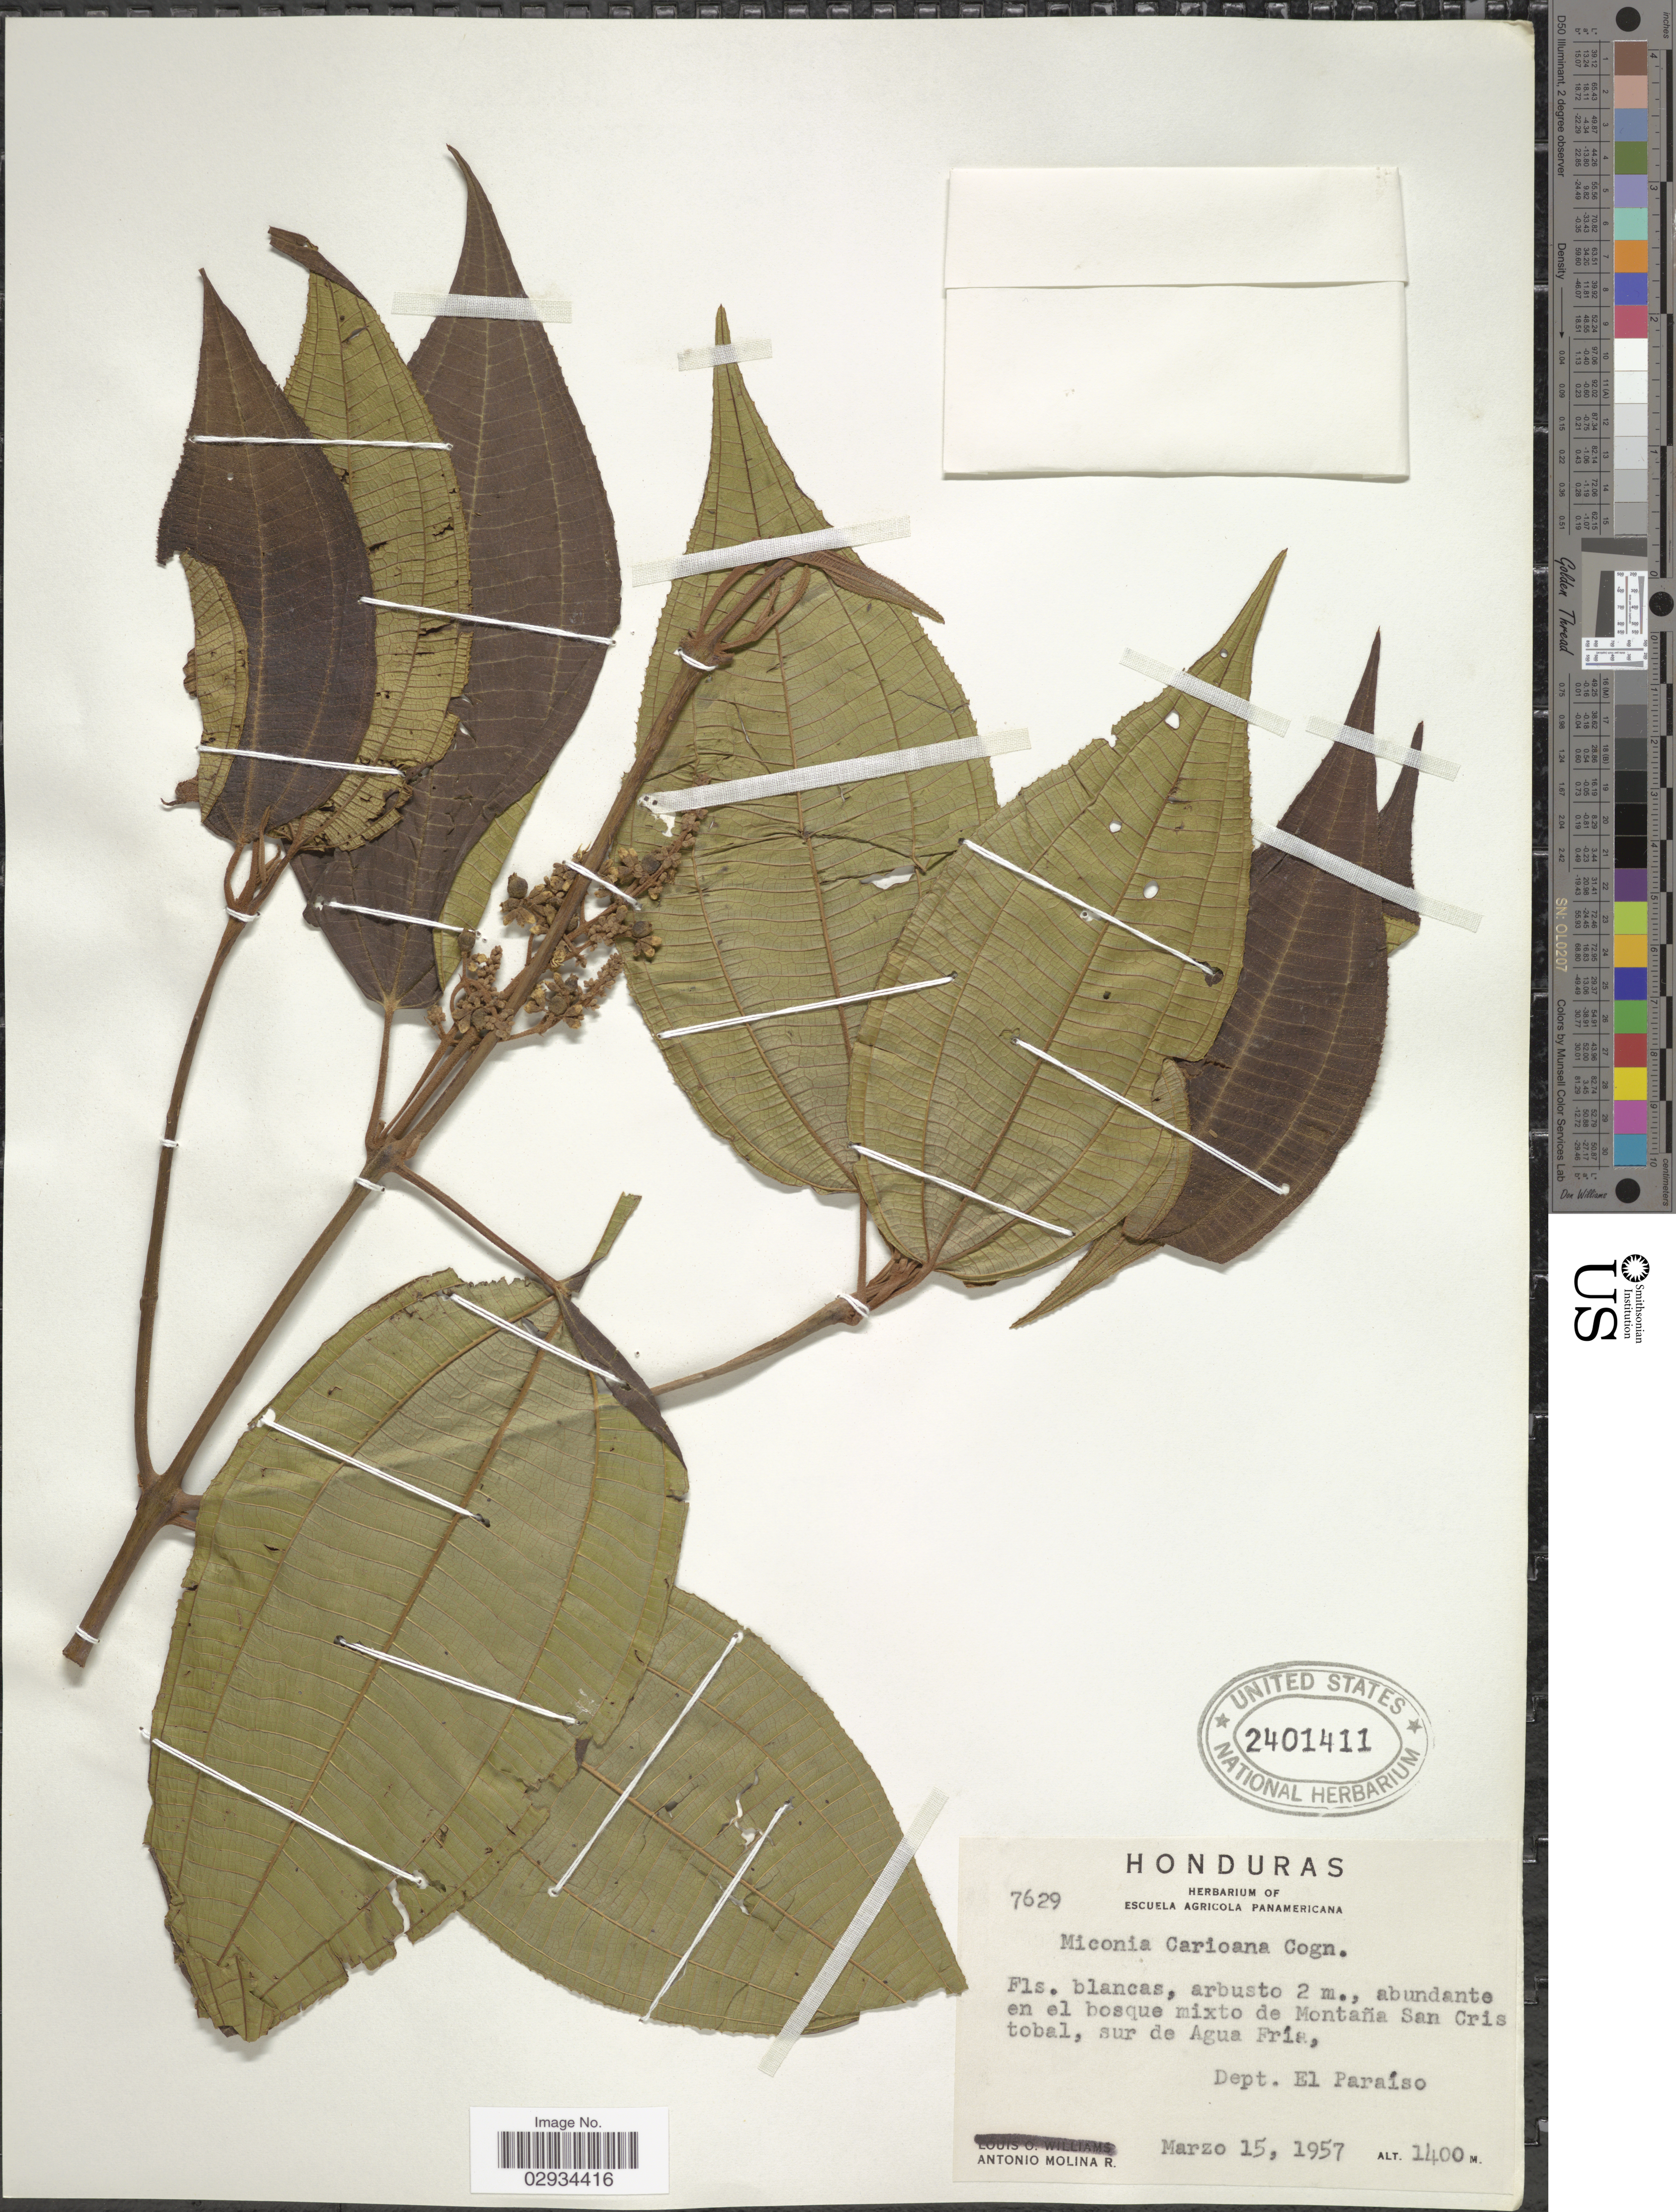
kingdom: Plantae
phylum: Tracheophyta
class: Magnoliopsida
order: Myrtales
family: Melastomataceae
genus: Miconia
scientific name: Miconia sylvatica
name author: (Schltdl.) Naudin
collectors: A. Molina R.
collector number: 7629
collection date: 1957-03-15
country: Honduras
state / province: El Paraíso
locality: Montaña San Cristobal, sur de Agua Fría, Dept. El Paraíso.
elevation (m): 1400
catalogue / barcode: US 2401411